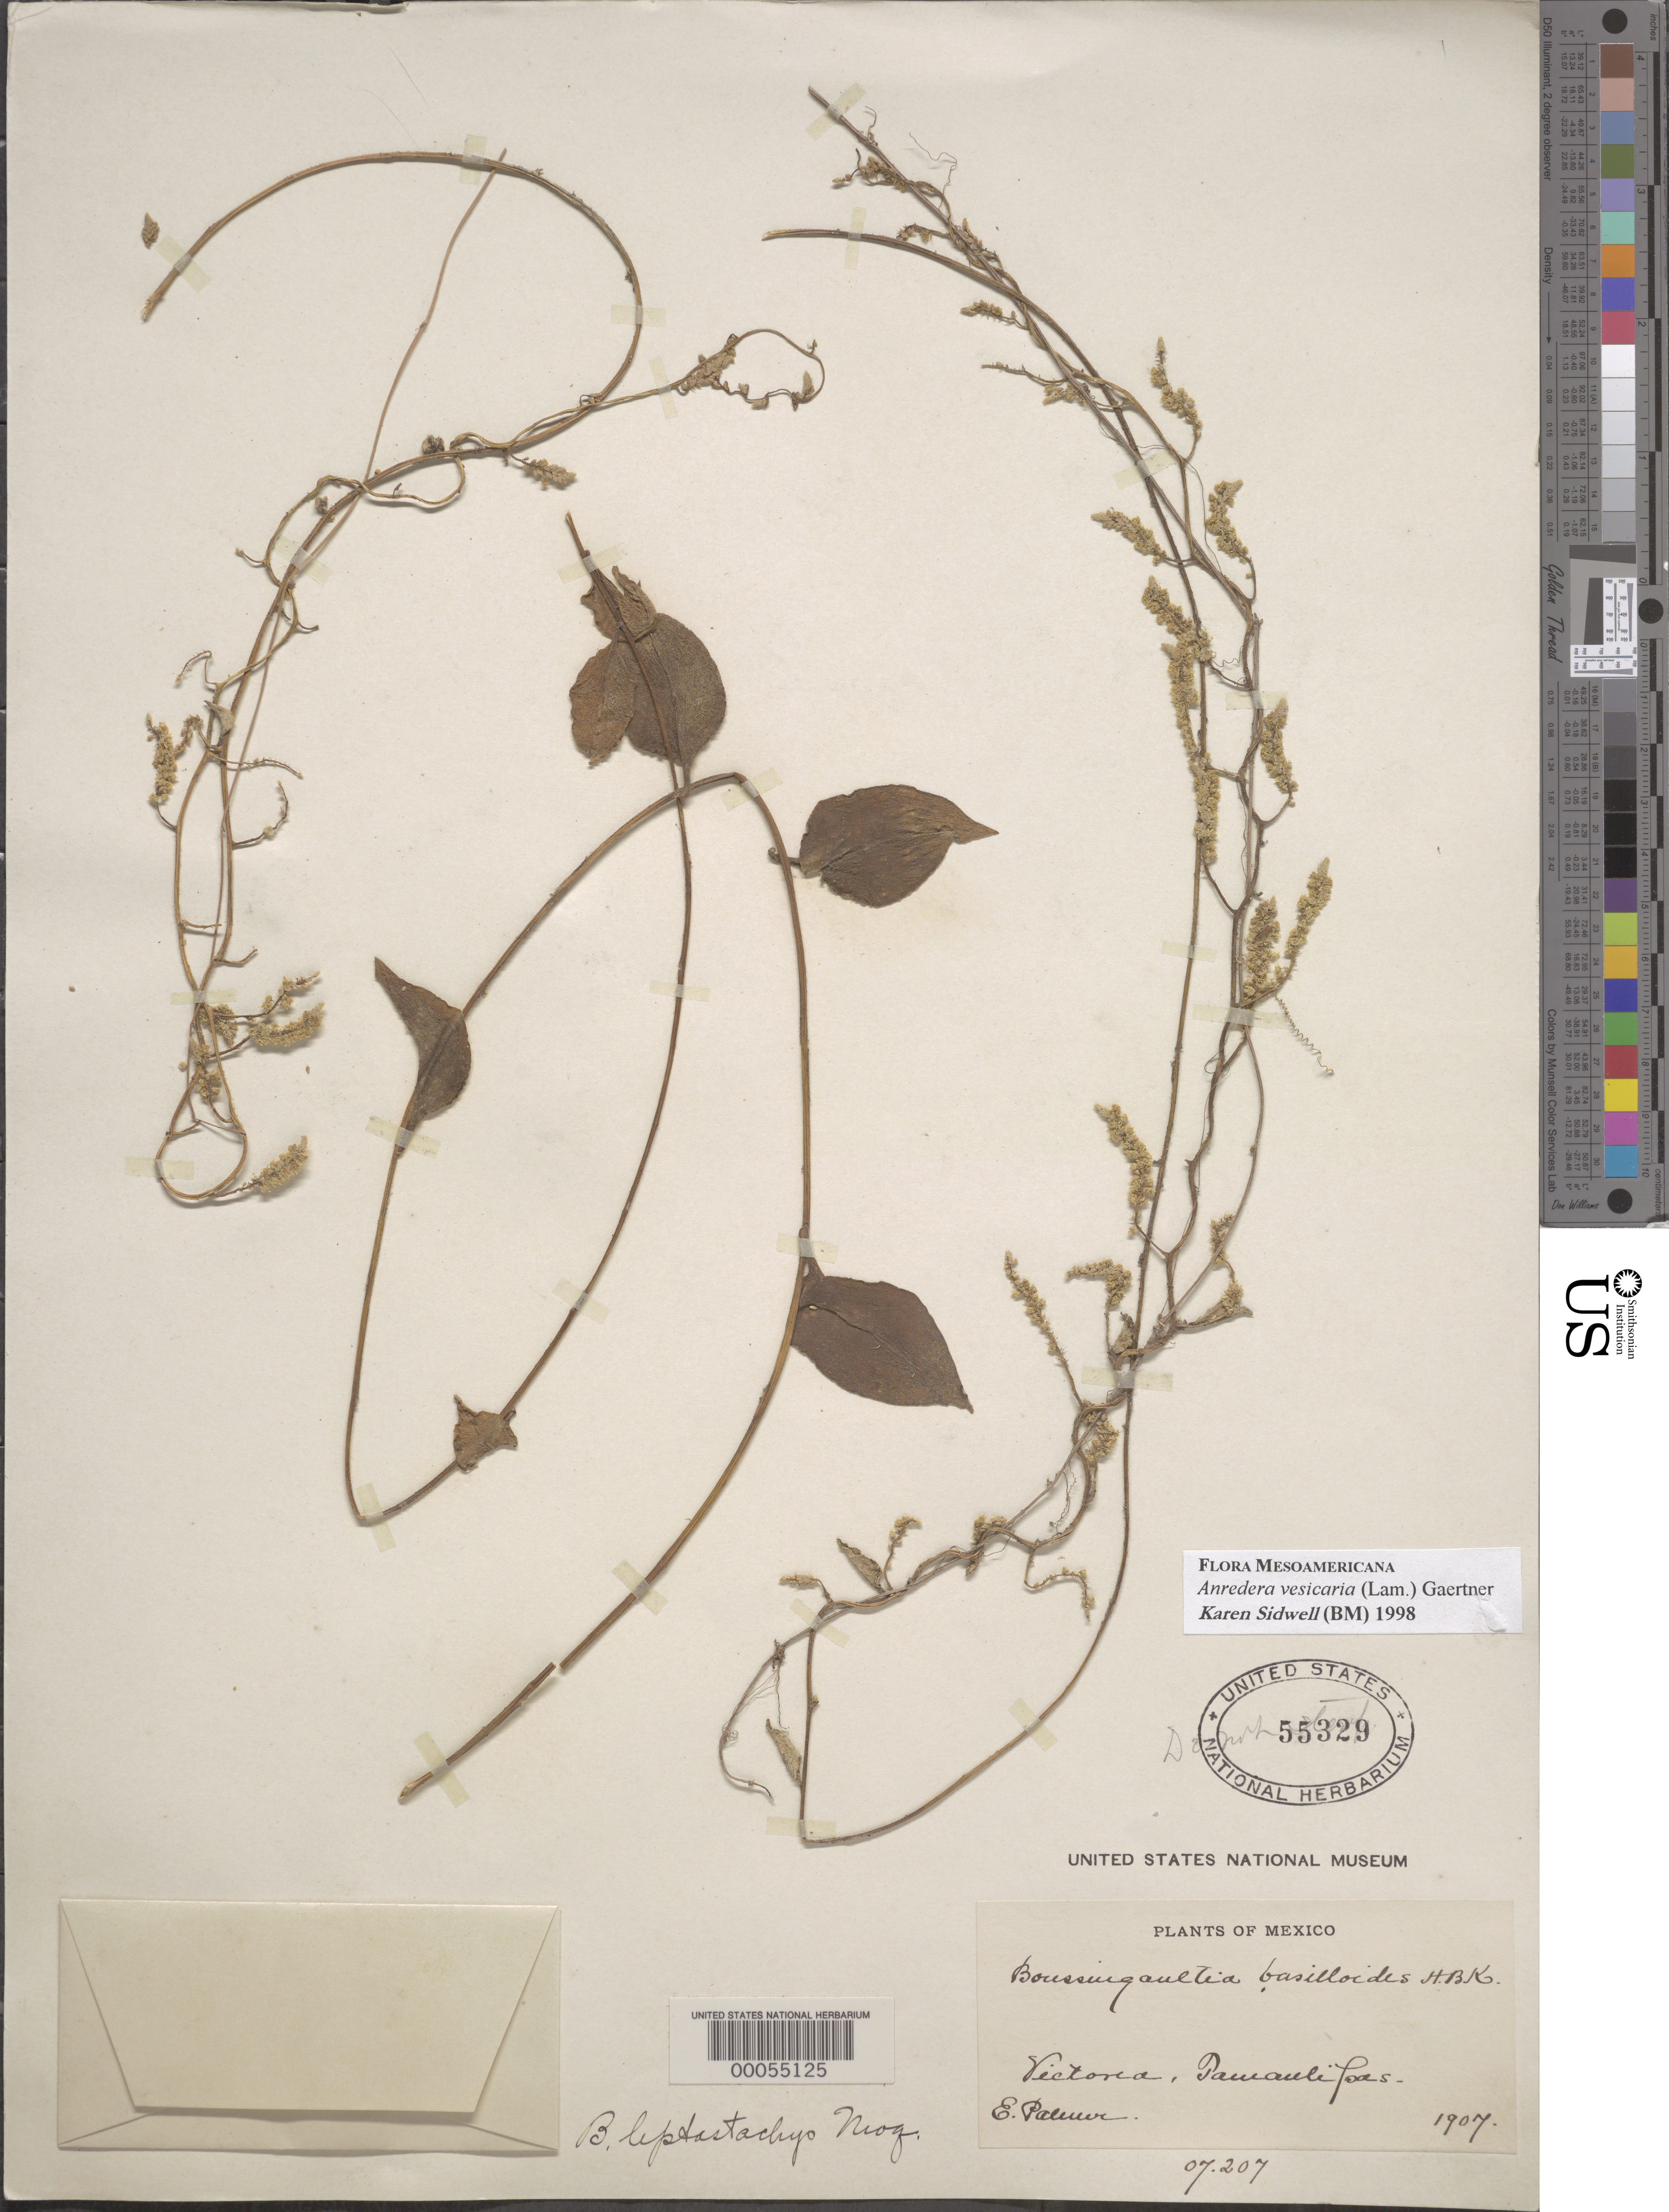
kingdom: Plantae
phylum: Tracheophyta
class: Magnoliopsida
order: Caryophyllales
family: Basellaceae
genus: Anredera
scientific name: Anredera baselloides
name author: (Kunth) Baill.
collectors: E. Palmer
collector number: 7207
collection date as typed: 1907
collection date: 1907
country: Mexico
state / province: Tamaulipas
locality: Victoria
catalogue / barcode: US 55329